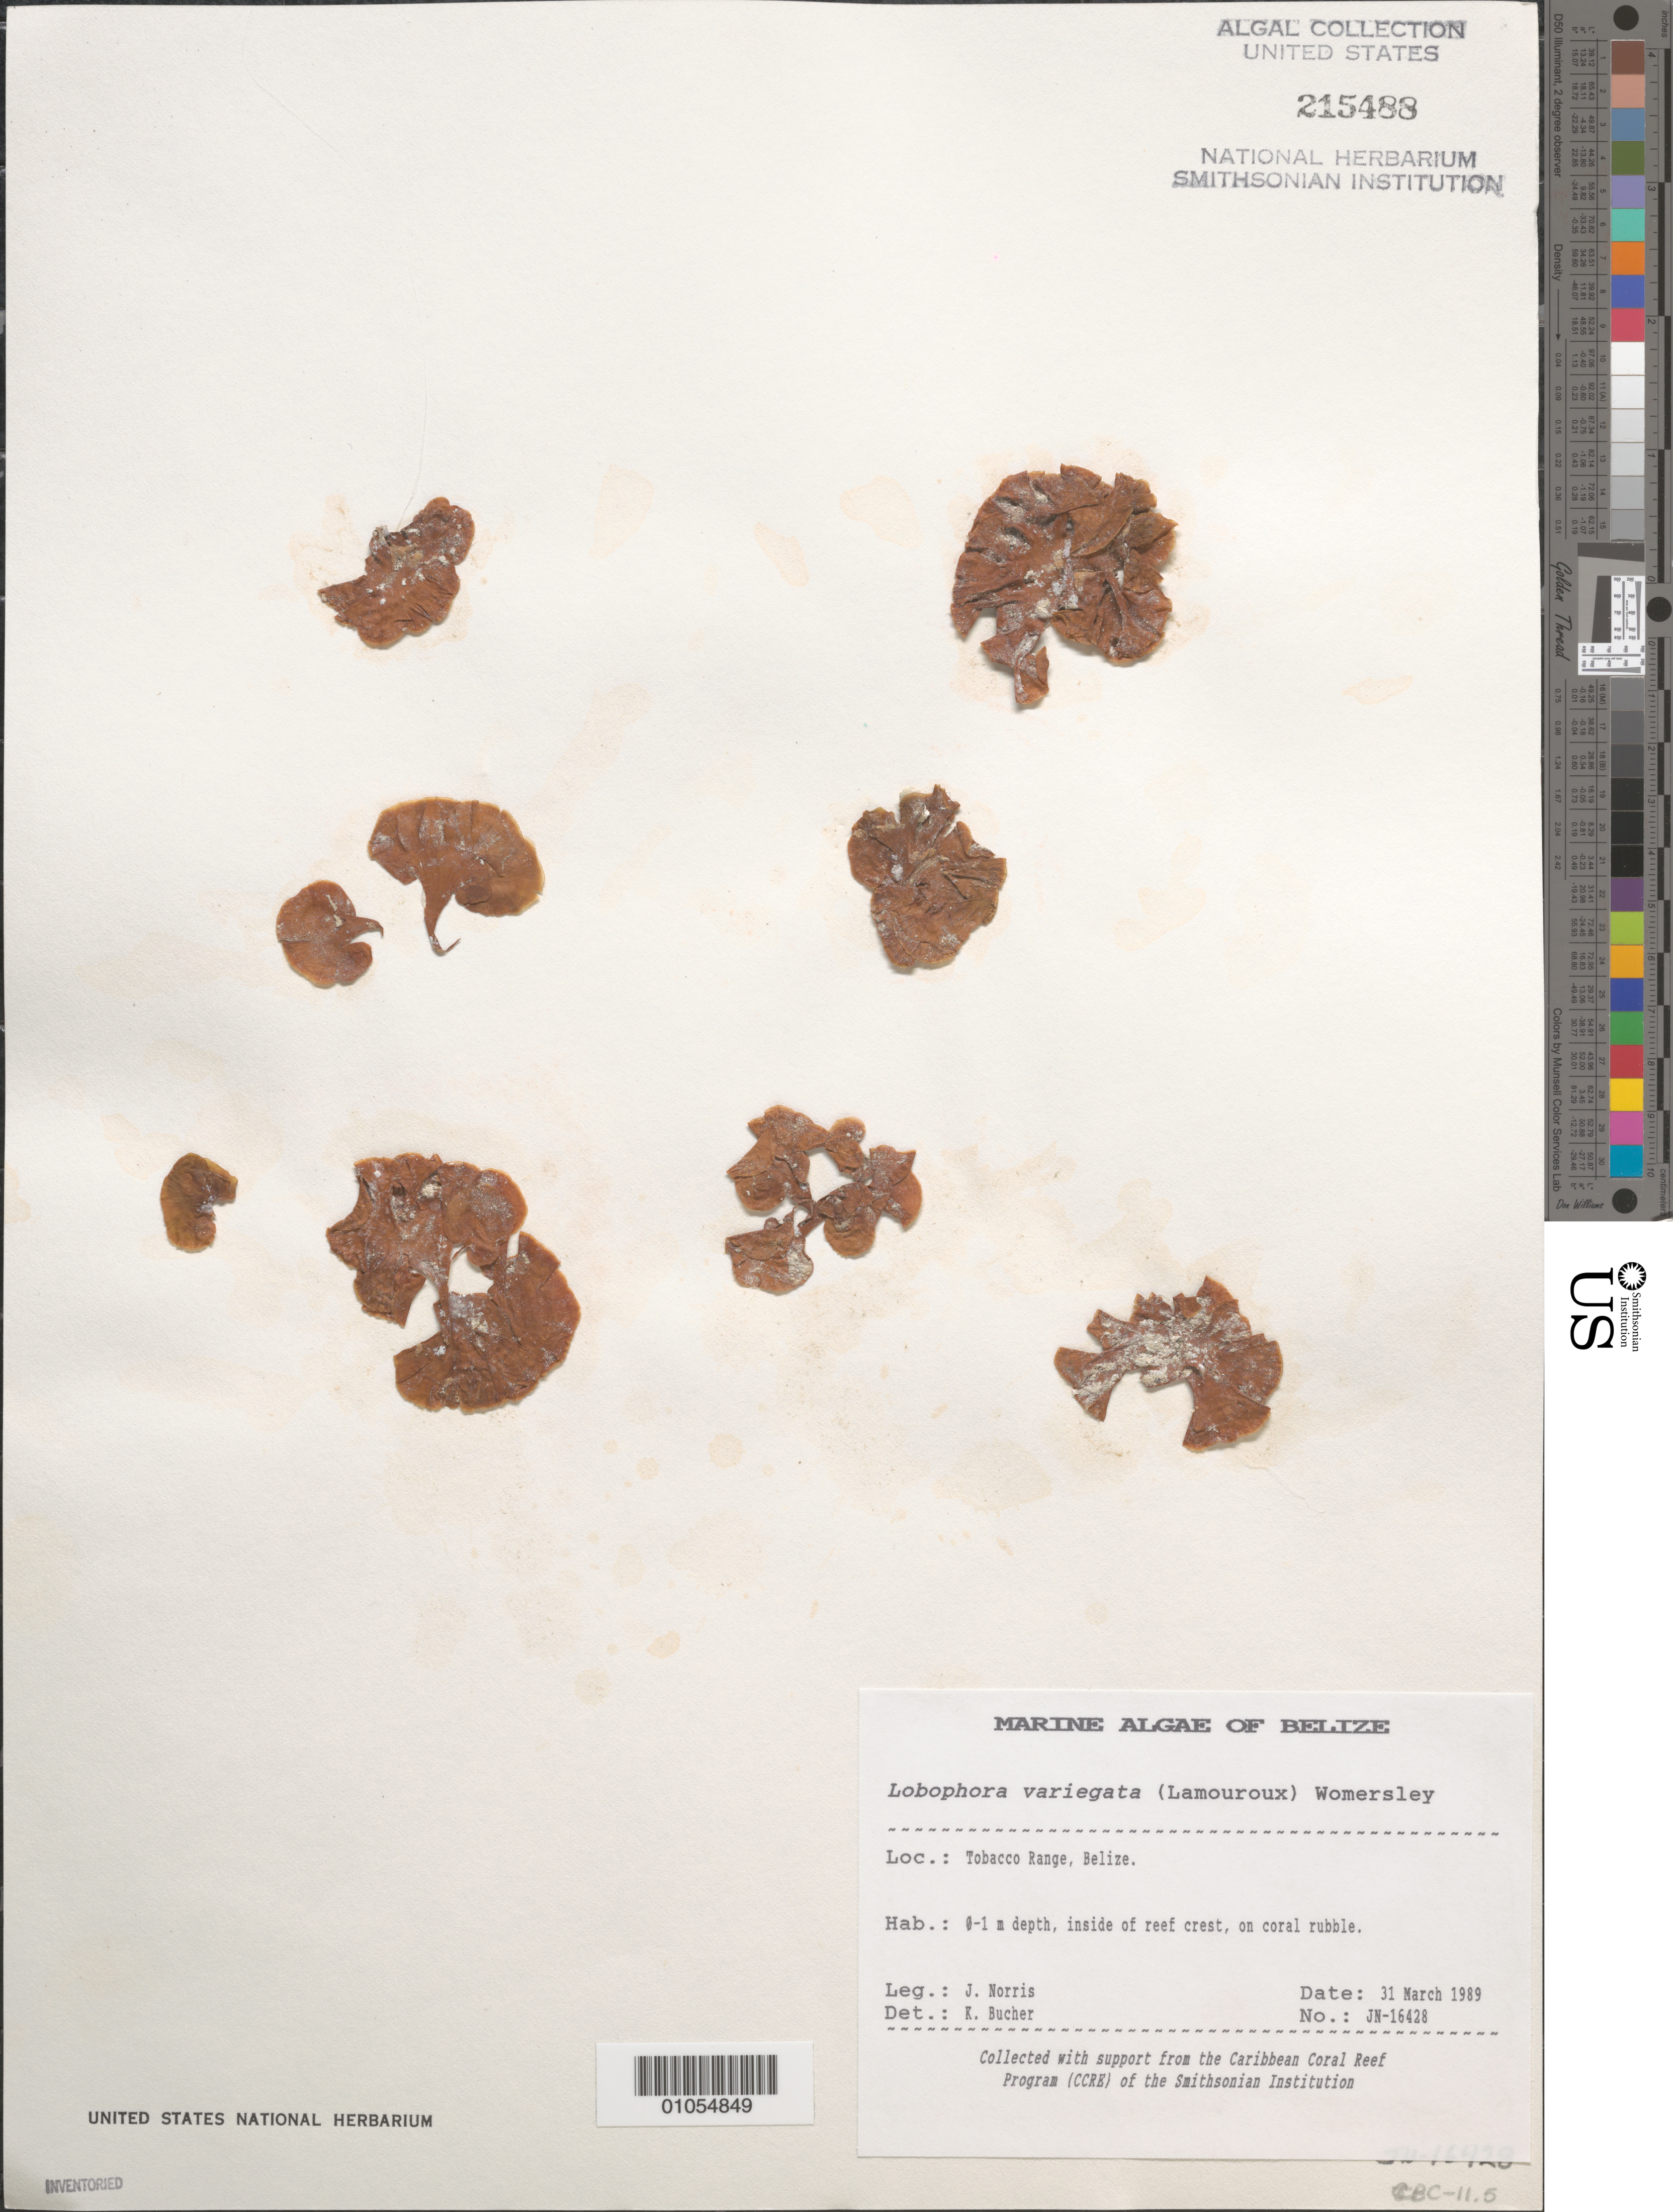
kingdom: Chromista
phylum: Ochrophyta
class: Phaeophyceae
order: Dictyotales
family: Dictyotaceae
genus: Lobophora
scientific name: Lobophora variegata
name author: (J.V.Lamouroux) Womersley & E.C. Oliveira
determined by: Bucher, Katina E.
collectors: J. N. Norris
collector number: JN-16428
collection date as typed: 31 Mar 1989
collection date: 1989-03-31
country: Belize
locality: Tobacco Range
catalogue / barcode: US 215488